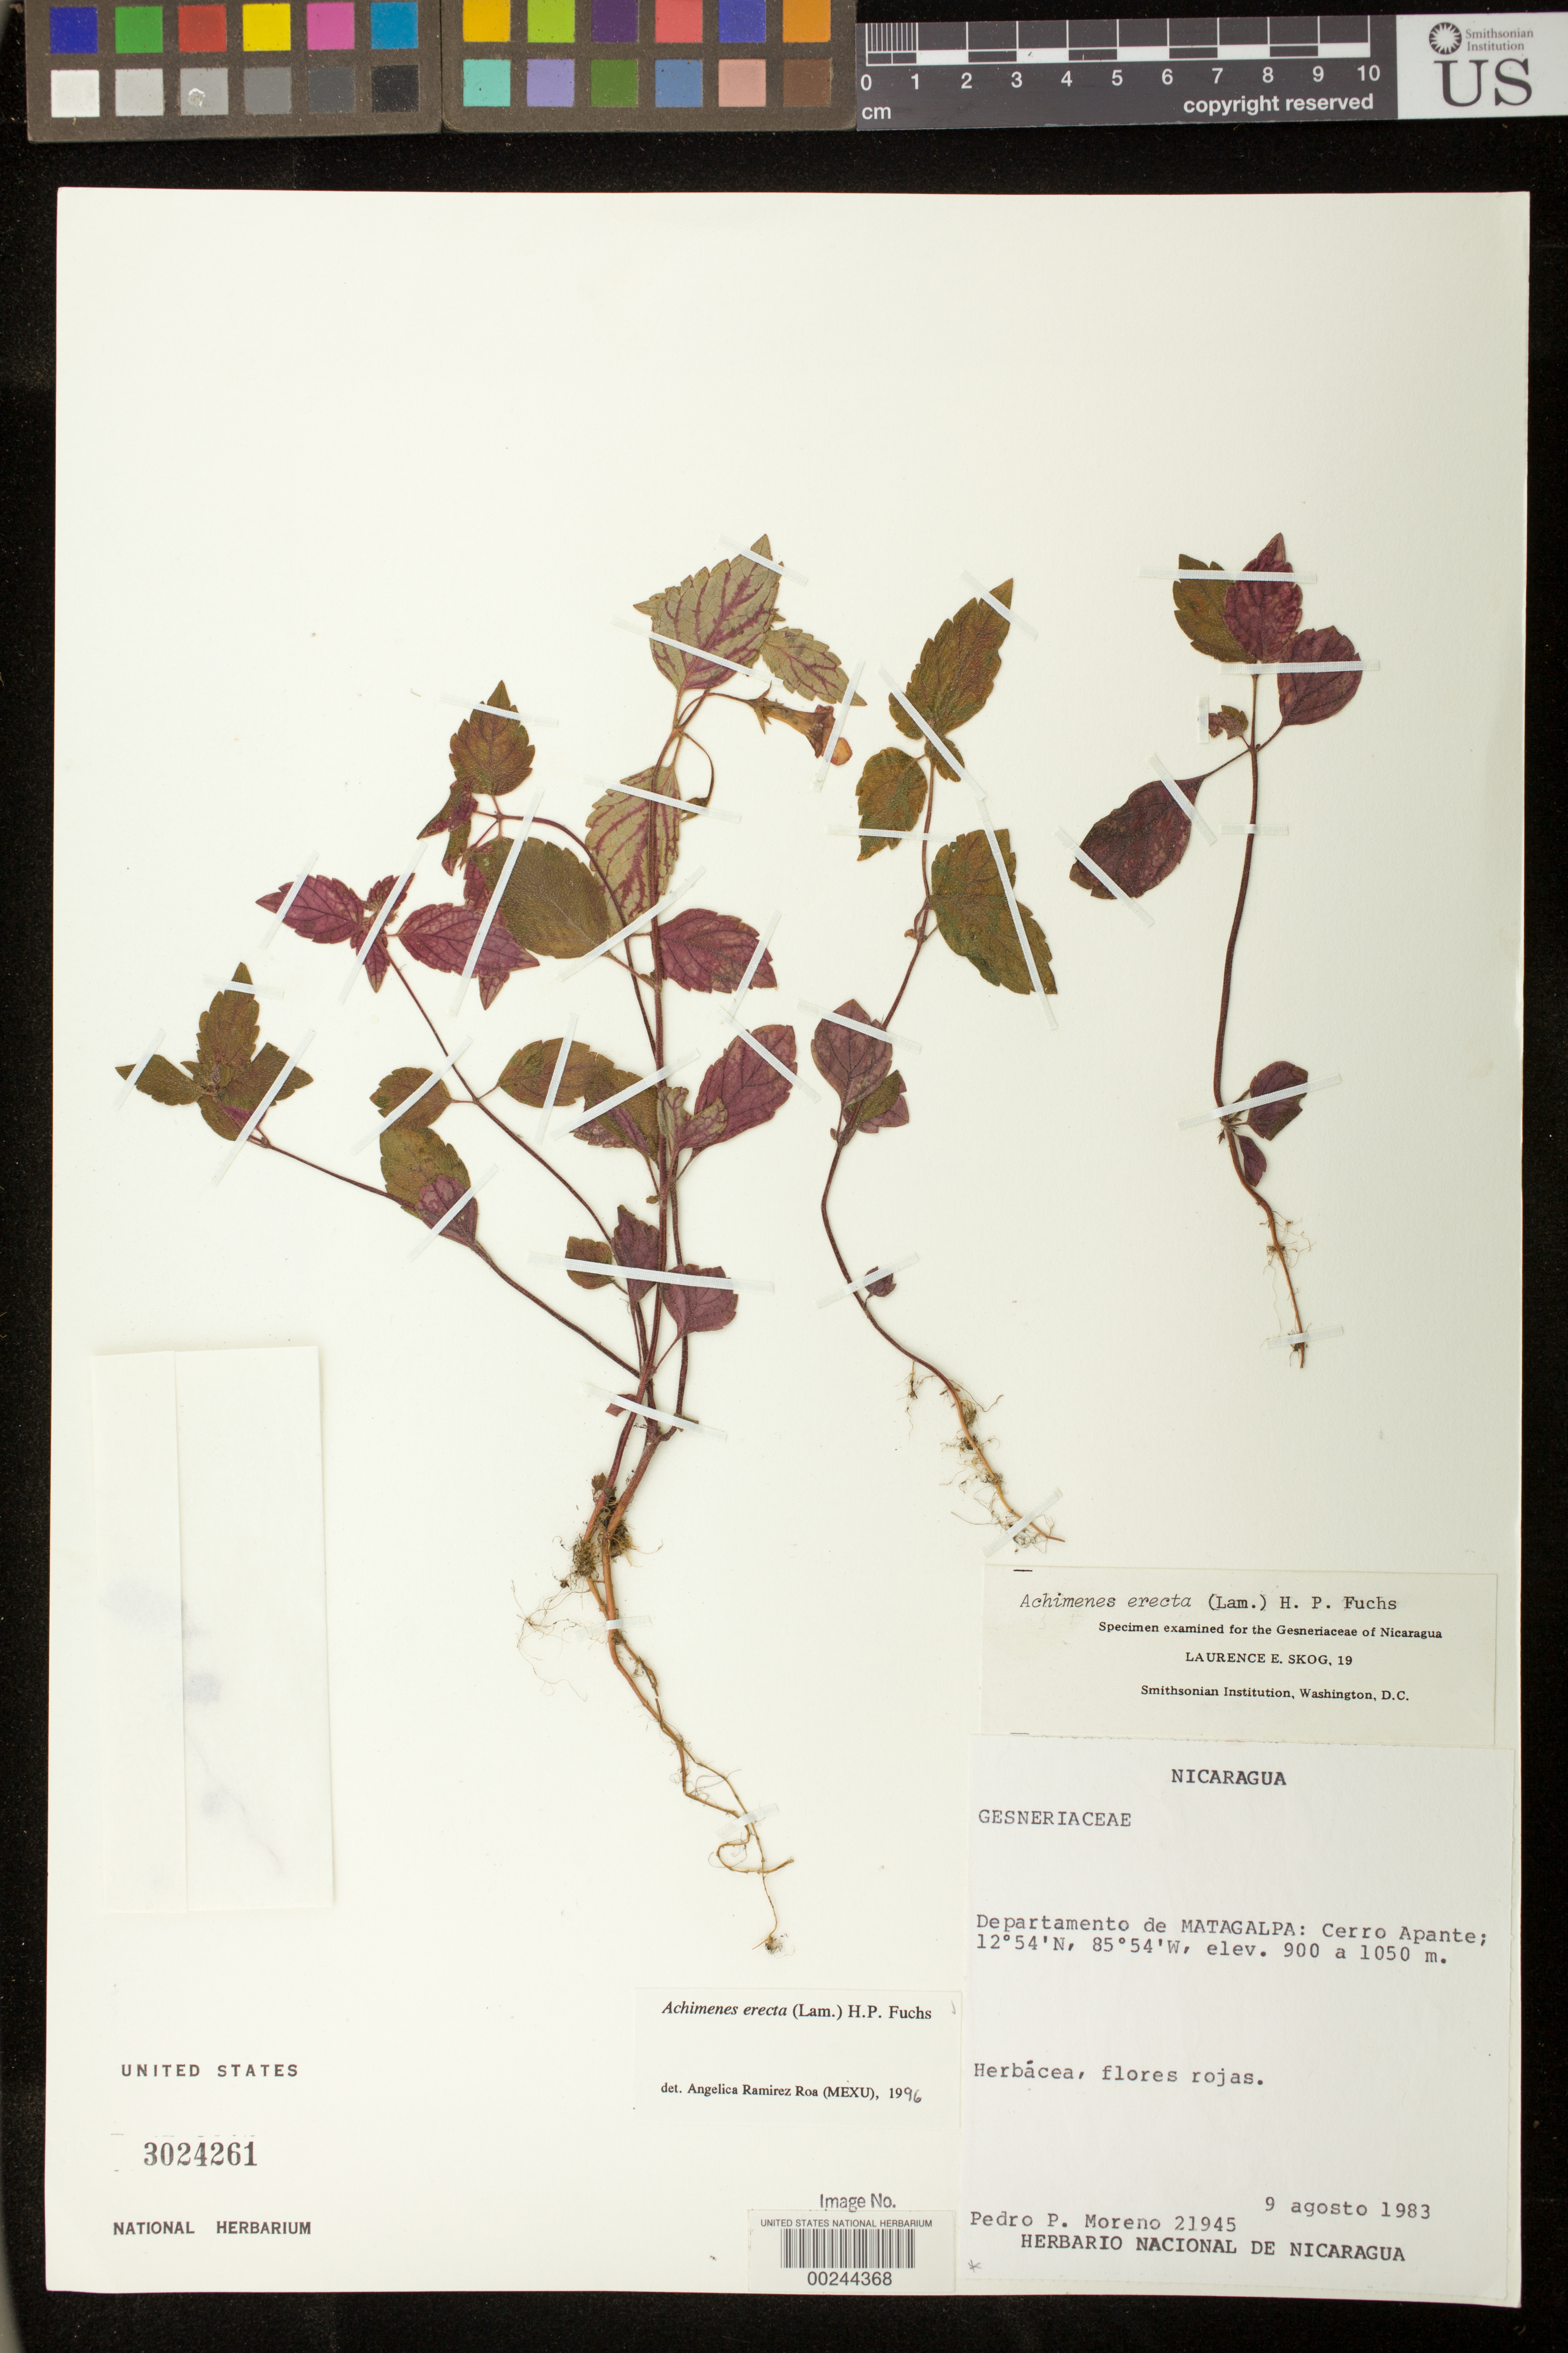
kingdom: Plantae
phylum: Tracheophyta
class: Magnoliopsida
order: Lamiales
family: Gesneriaceae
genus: Achimenes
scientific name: Achimenes erecta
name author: (Lam.) H.P. Fuchs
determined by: Skog, Laurence E.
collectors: P. Moreno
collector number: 21945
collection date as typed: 09 Aug 1983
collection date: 1983-08-09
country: Nicaragua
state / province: Matagalpa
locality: Cerro Apante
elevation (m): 900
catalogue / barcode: US 3024261